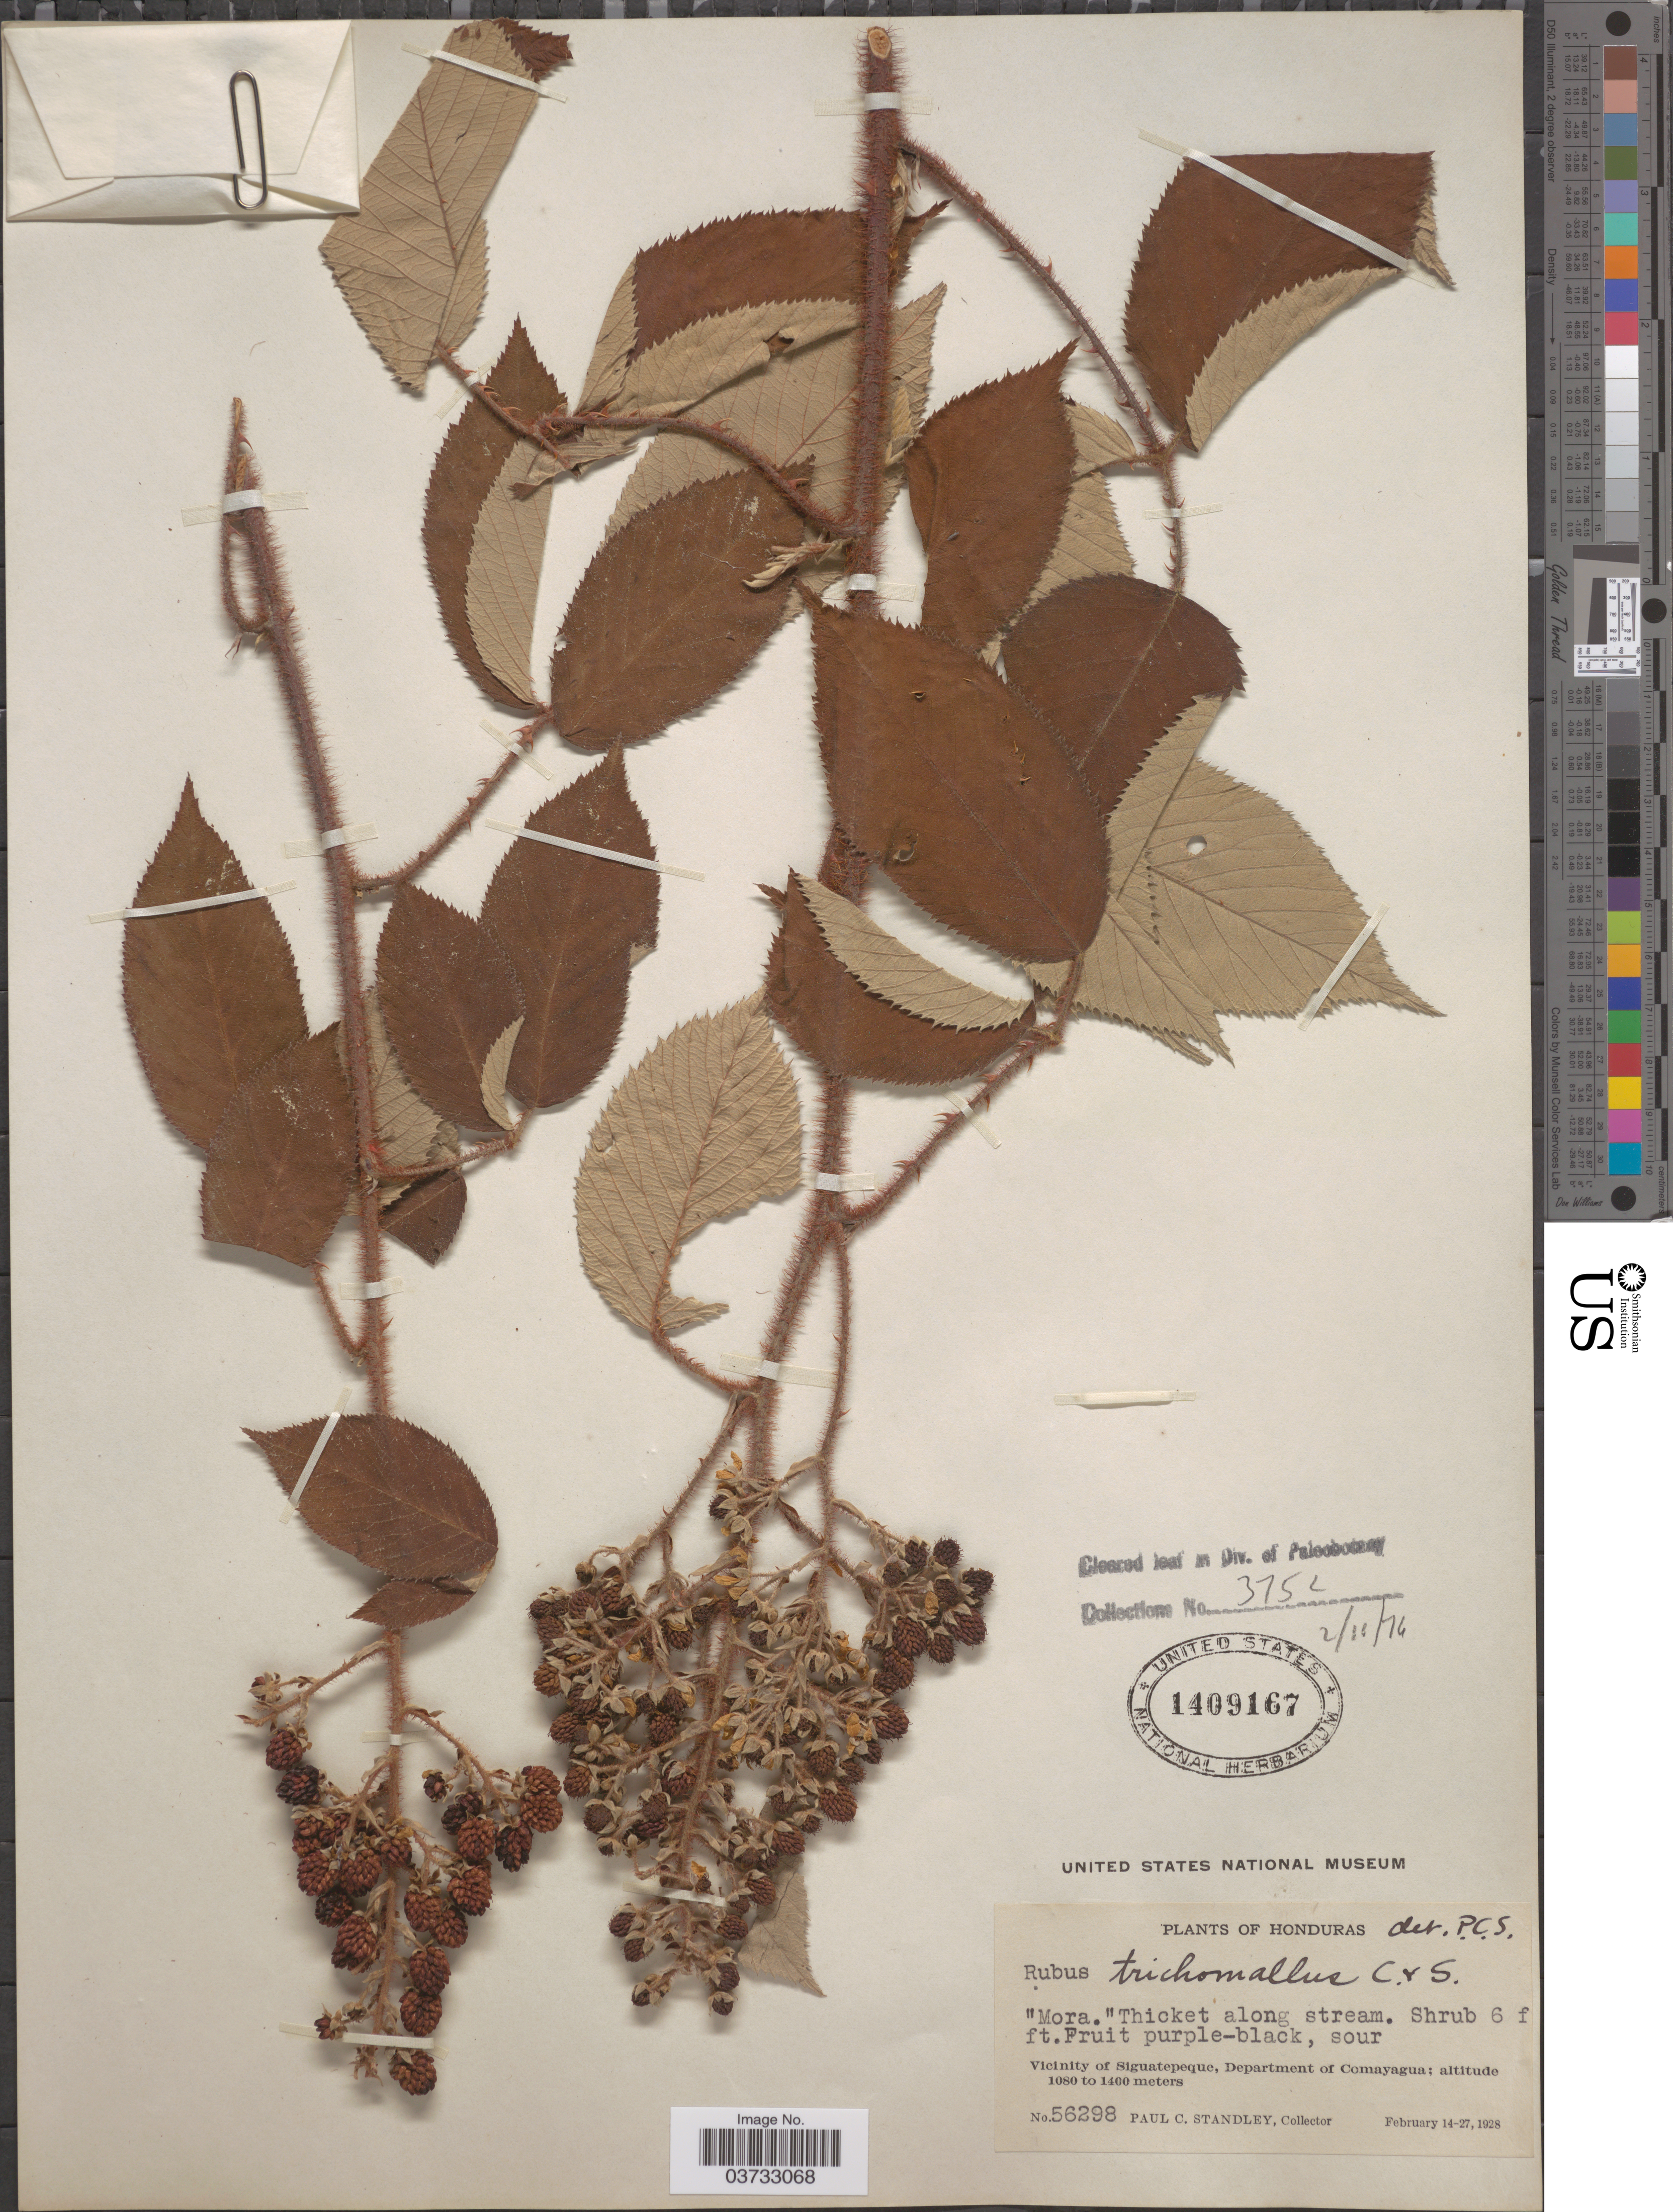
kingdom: Plantae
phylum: Tracheophyta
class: Magnoliopsida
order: Rosales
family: Rosaceae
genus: Rubus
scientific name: Rubus trichomallus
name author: Schltdl.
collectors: P. C. Standley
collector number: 56298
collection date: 1928-02-14/1928-02-27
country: Honduras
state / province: Comayagua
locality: Vicinity of Siguatepeque, Department of Comayagua.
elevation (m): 1080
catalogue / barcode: US 1409167